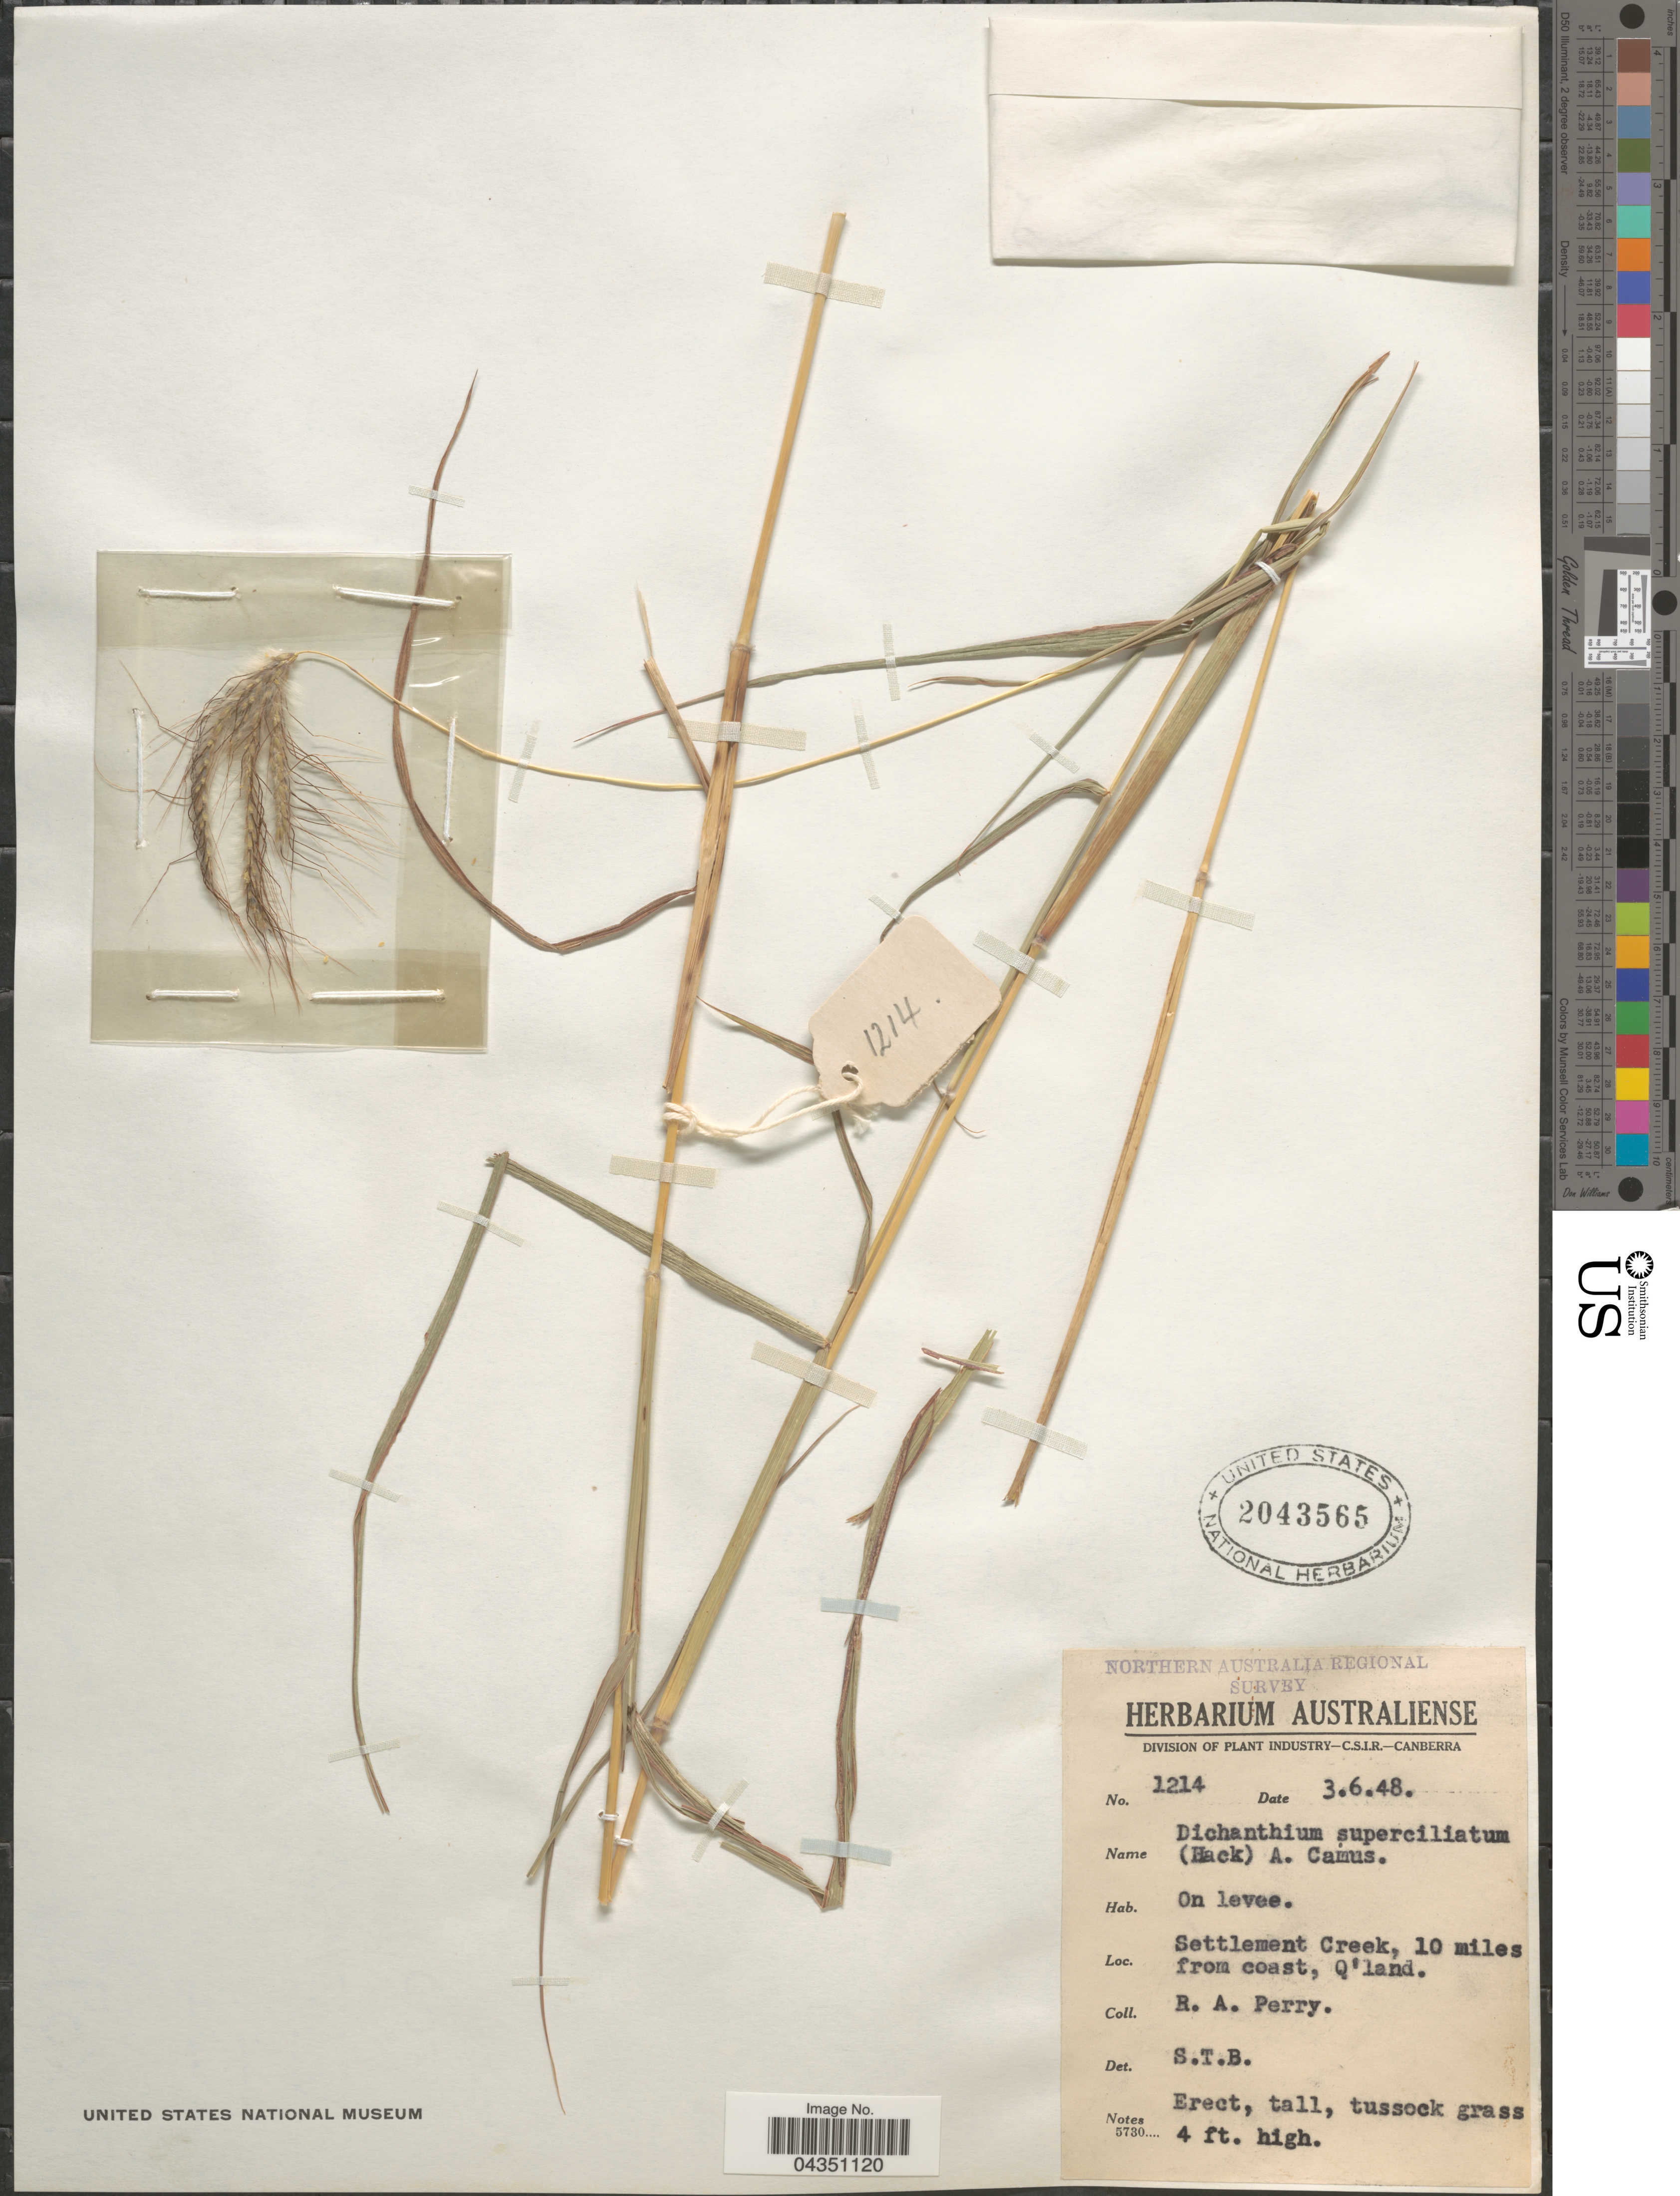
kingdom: Plantae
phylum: Tracheophyta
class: Liliopsida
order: Poales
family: Poaceae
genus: Dichanthium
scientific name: Dichanthium sericeum subsp. polystachyum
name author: (Benth.) B.K. Simon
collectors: Perry, R. A.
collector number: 1214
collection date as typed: Transcribed d/m/y: 3/6/48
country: Australia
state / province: Queensland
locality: Northern Australia Regional Survey. Settlement Creek, 10 miles from coast, Q'land.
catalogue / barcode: US 2043565